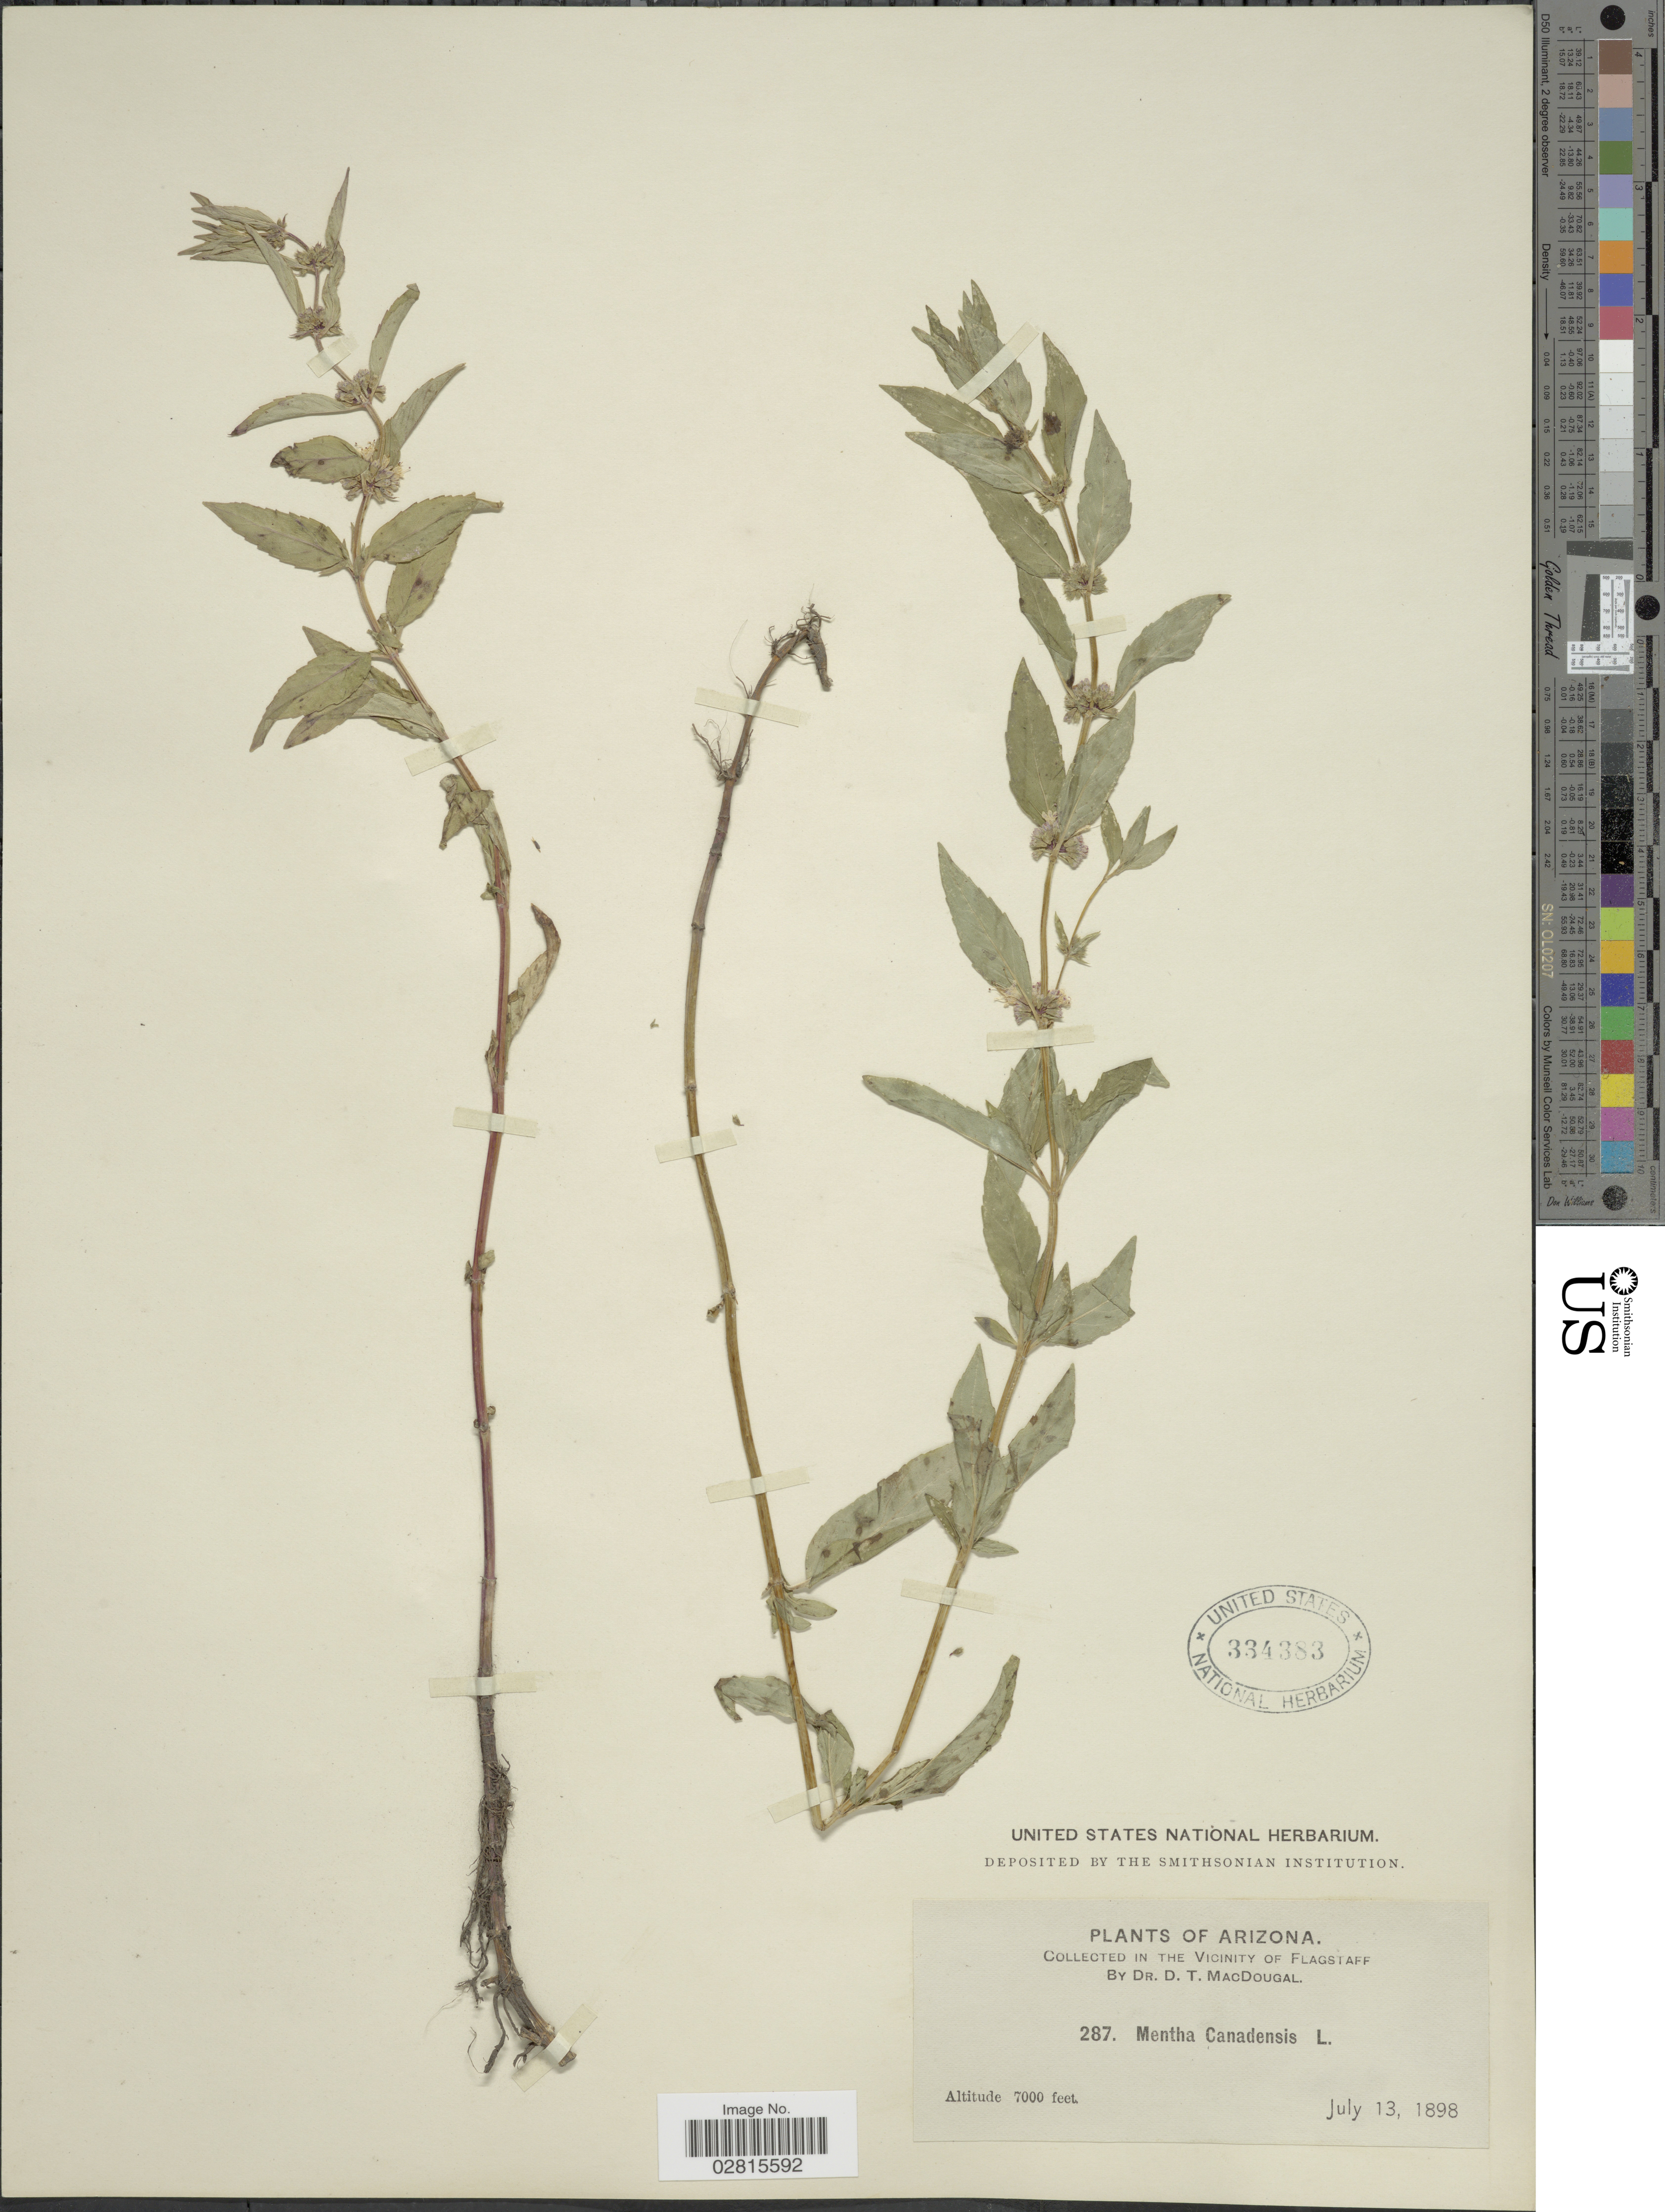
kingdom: Plantae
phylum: Tracheophyta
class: Magnoliopsida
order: Lamiales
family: Lamiaceae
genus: Mentha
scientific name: Mentha penardii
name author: (Briq.) Rydb.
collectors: D. T. MacDougal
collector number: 287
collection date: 1898-07-13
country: United States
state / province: Arizona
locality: Vicinity of Flagstaff.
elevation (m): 2134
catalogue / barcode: US 334383